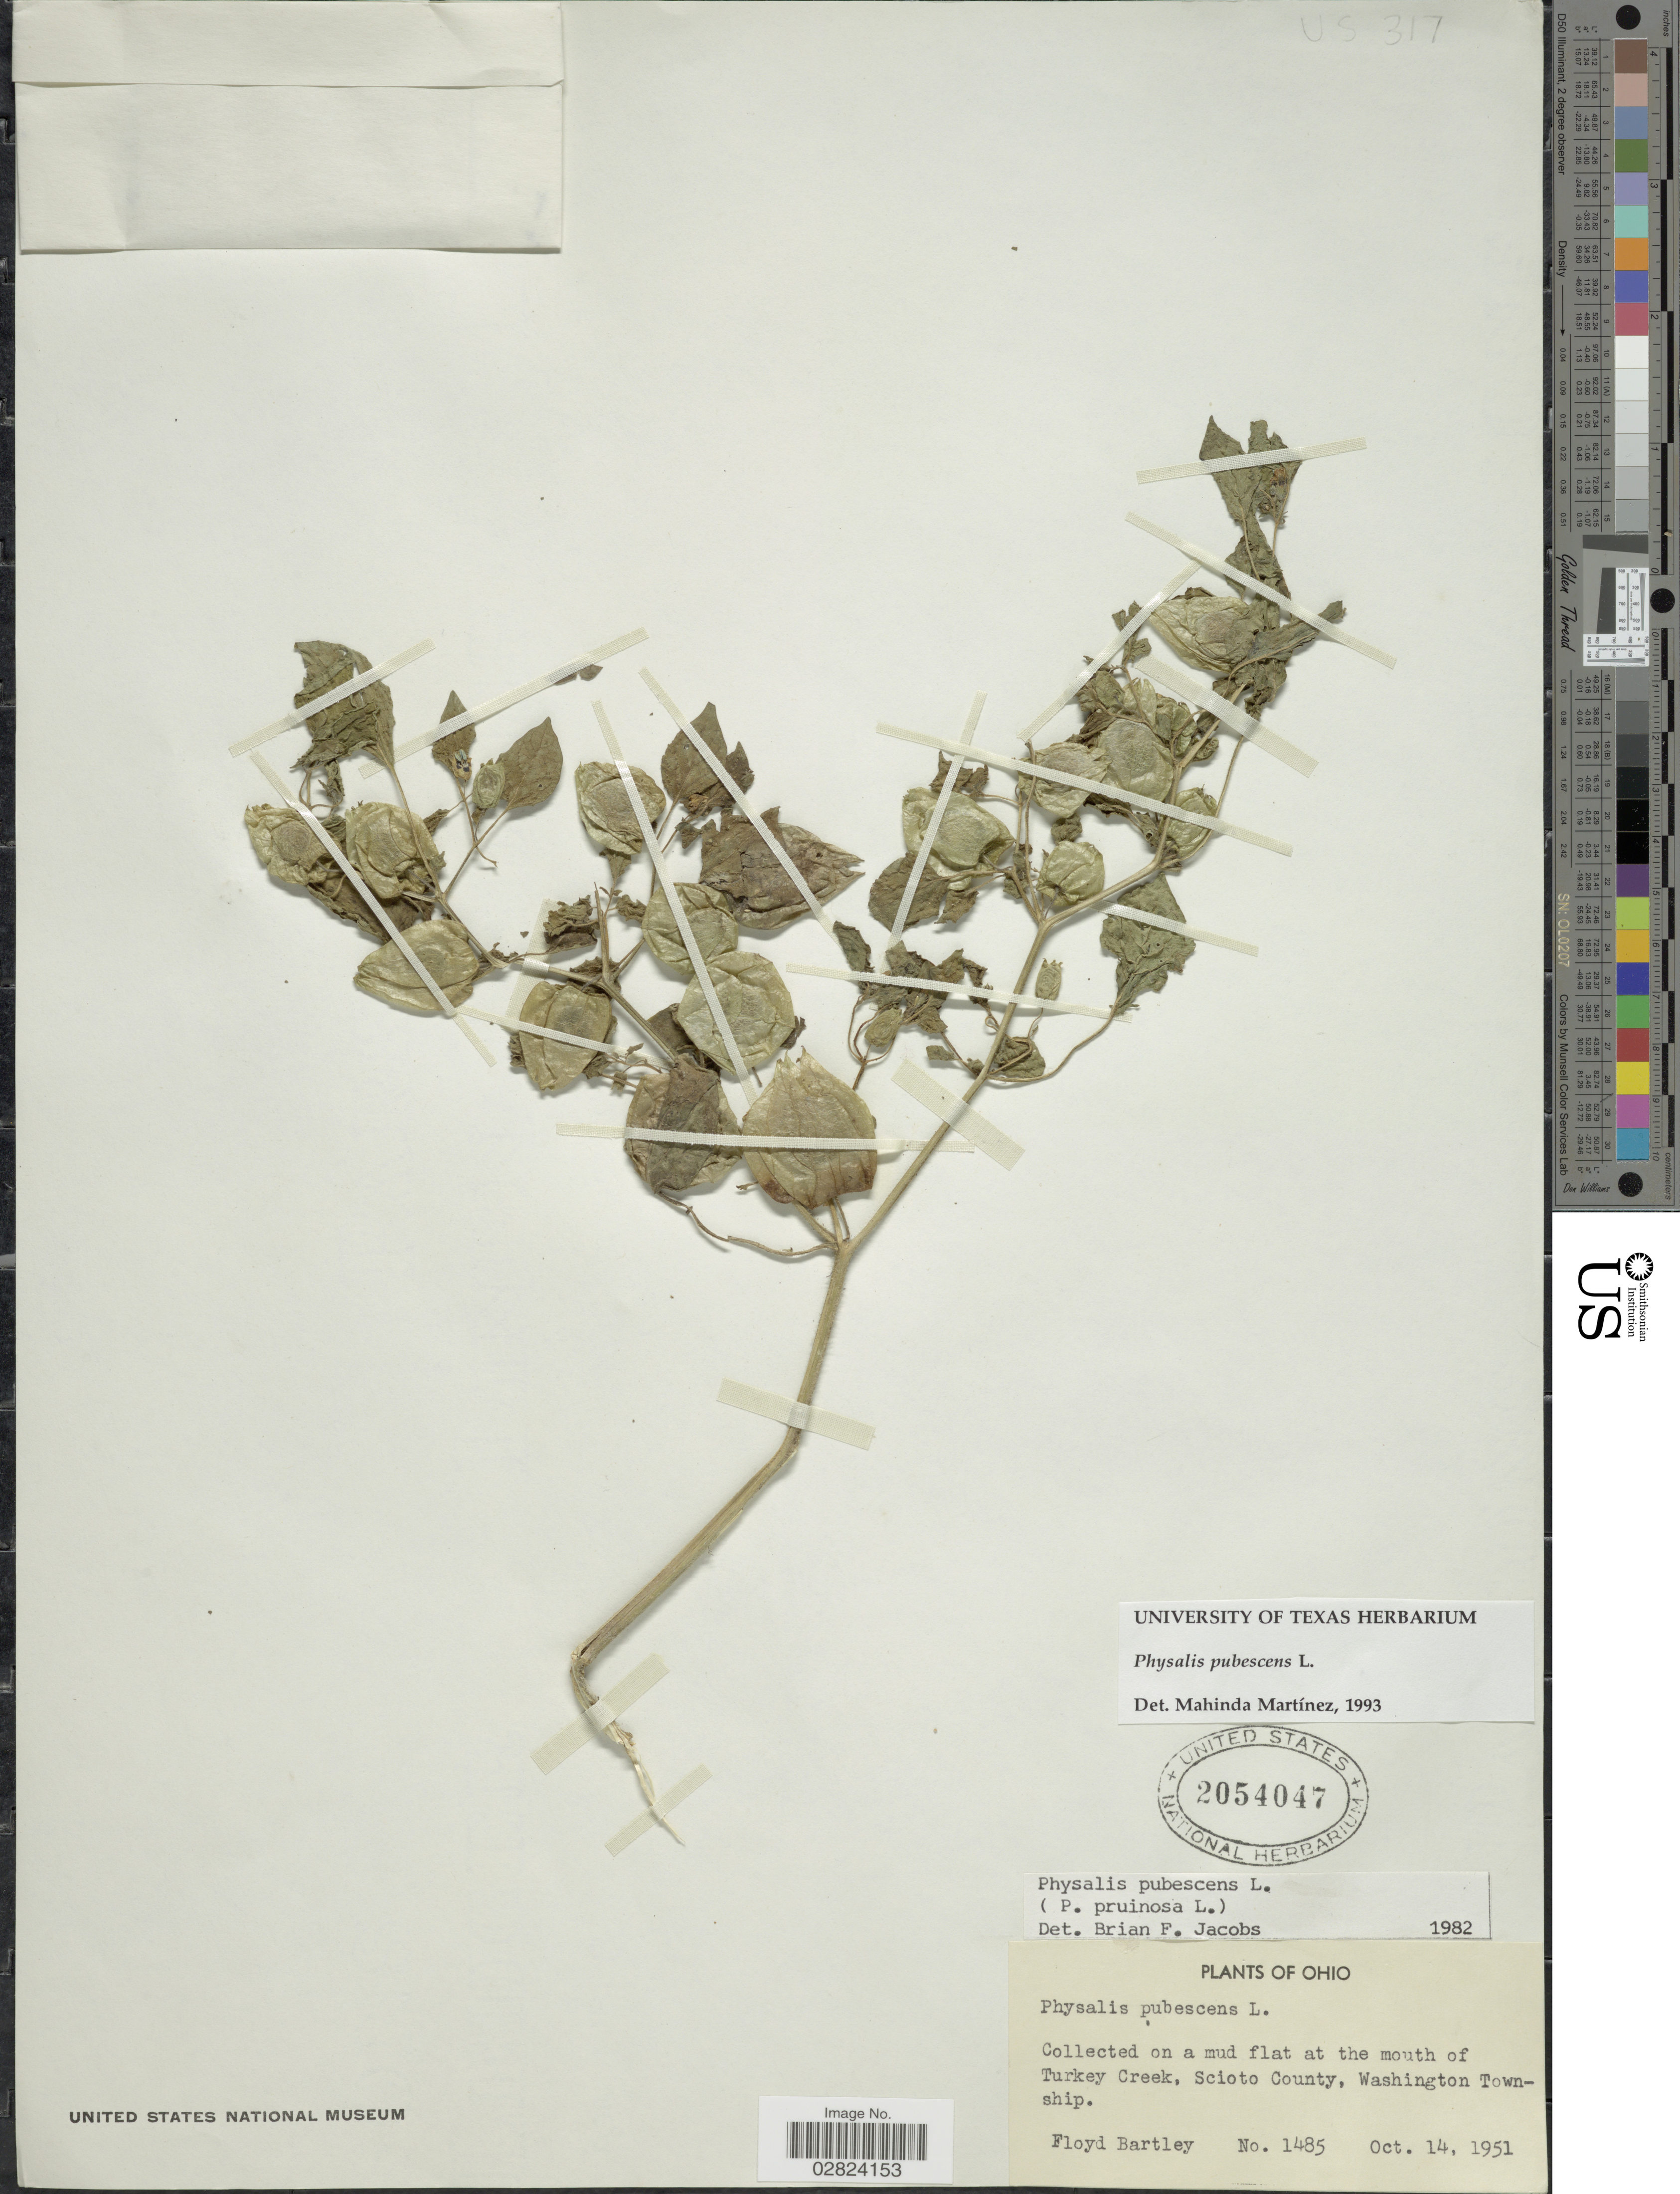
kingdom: Plantae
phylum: Tracheophyta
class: Magnoliopsida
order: Solanales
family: Solanaceae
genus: Physalis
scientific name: Physalis pubescens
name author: L.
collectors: F. Bartley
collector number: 1485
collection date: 1951-10-14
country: United States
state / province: Ohio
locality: On a mud flat at the mouth of Turkey Creek, Scioto County, Washington Township.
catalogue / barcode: US 2054047